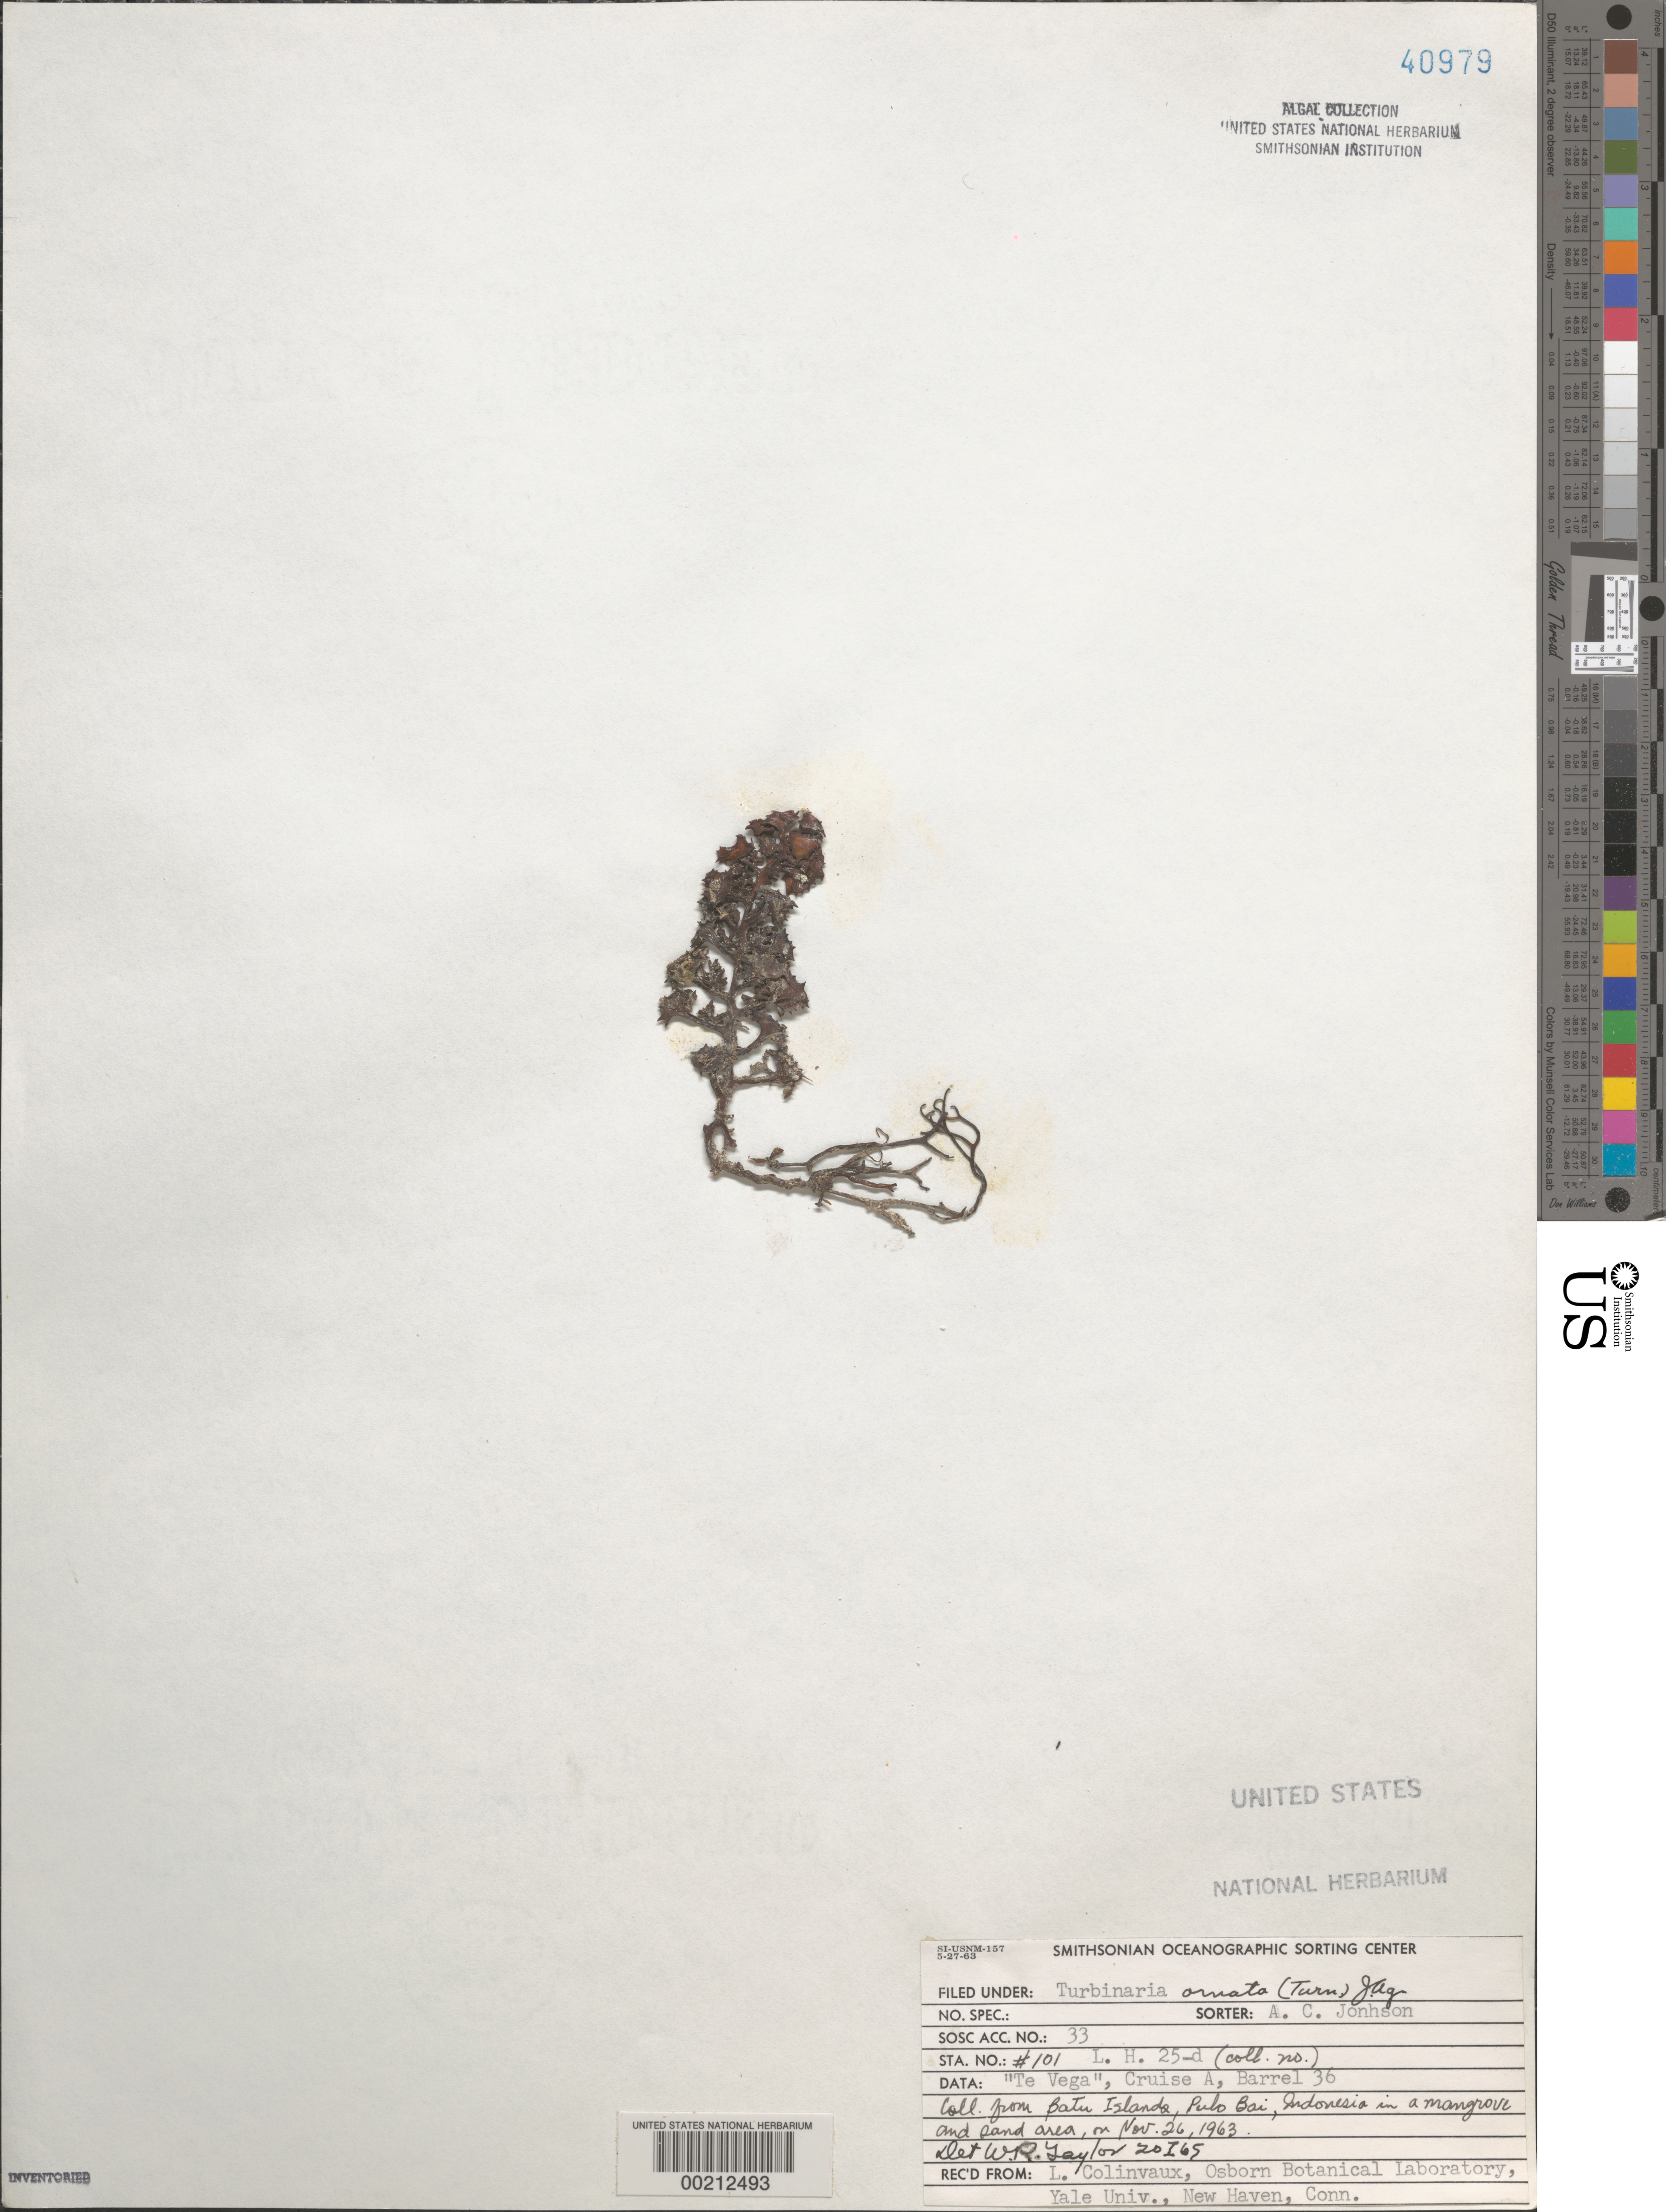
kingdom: Chromista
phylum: Ochrophyta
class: Phaeophyceae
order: Fucales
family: Sargassaceae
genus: Turbinaria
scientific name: Turbinaria ornata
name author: (Turner) J. Agardh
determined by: Taylor, William R.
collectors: L. Hillis-Colinvaux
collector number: Lh-25d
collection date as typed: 26 Nov 1963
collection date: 1963-11-26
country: Indonesia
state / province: Sumatra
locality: Pulo bai, batu islands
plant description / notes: Te Vega, Cruise A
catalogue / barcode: US 40979